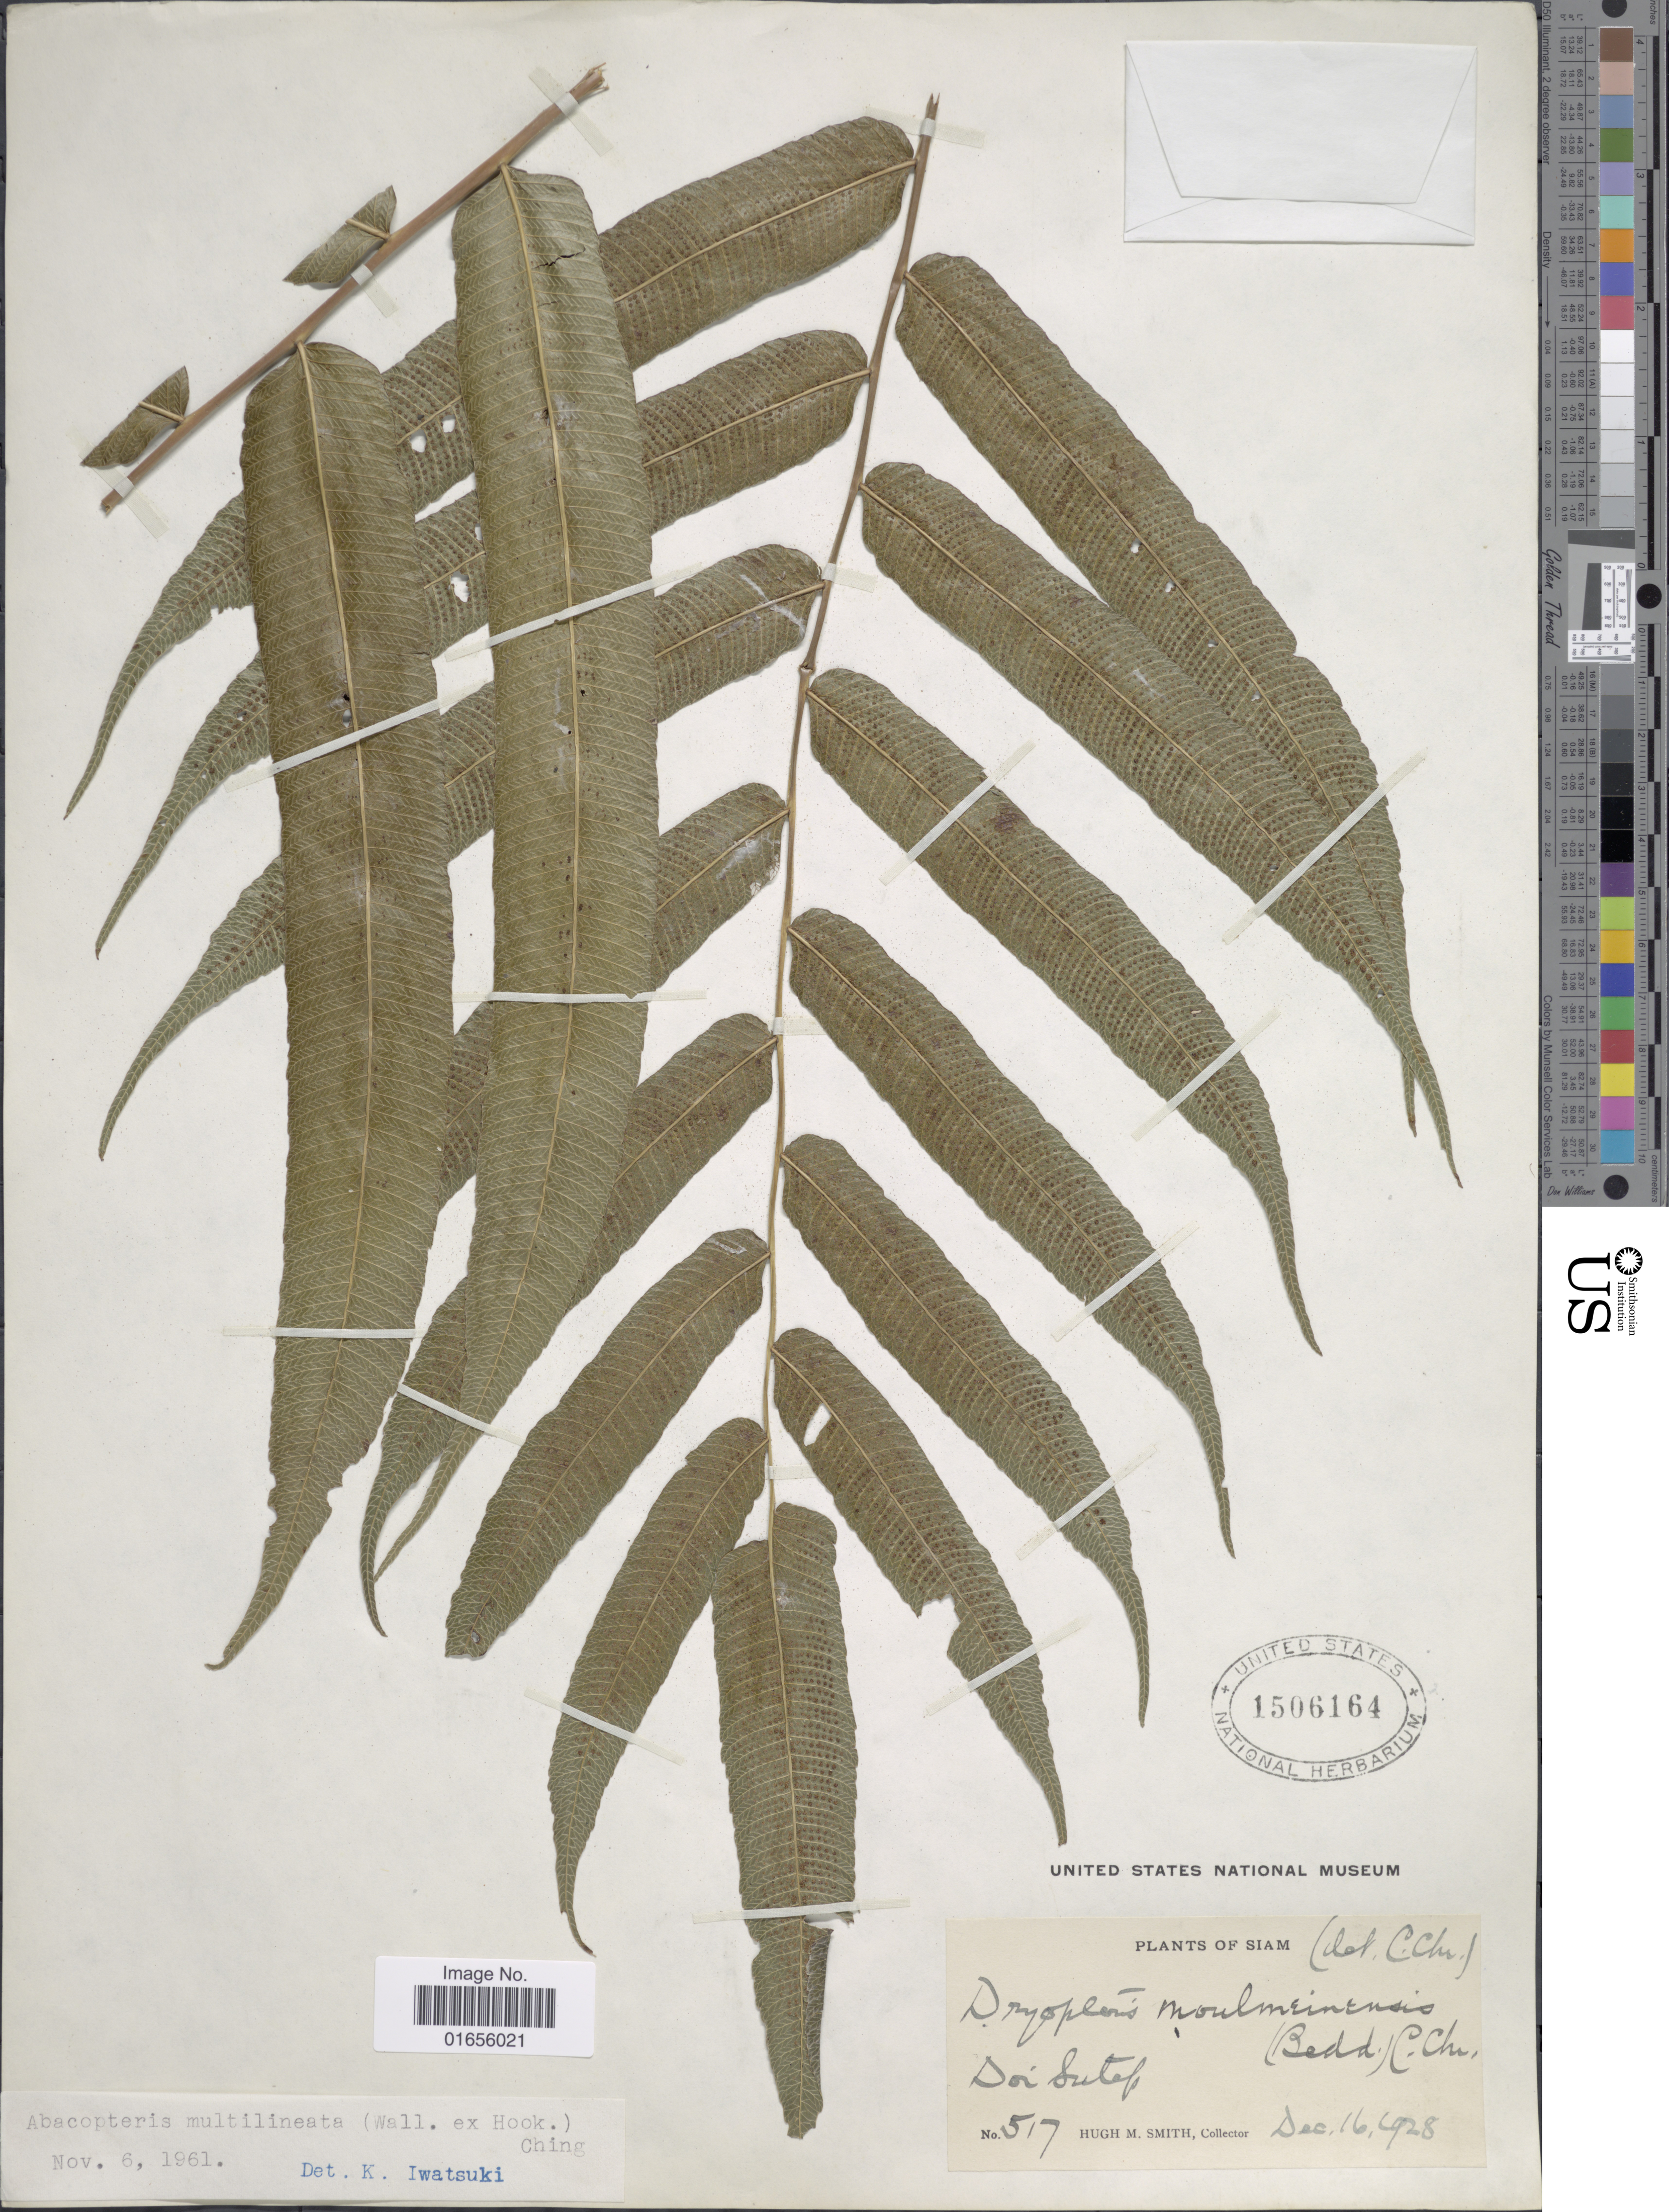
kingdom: Plantae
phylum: Tracheophyta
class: Polypodiopsida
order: Polypodiales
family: Thelypteridaceae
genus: Pronephrium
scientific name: Pronephrium nudatum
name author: (Roxb.) Holttum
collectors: H. M. Smith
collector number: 517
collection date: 1928-12-16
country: Thailand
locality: Siam, Doi Suthep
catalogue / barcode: US 1506164